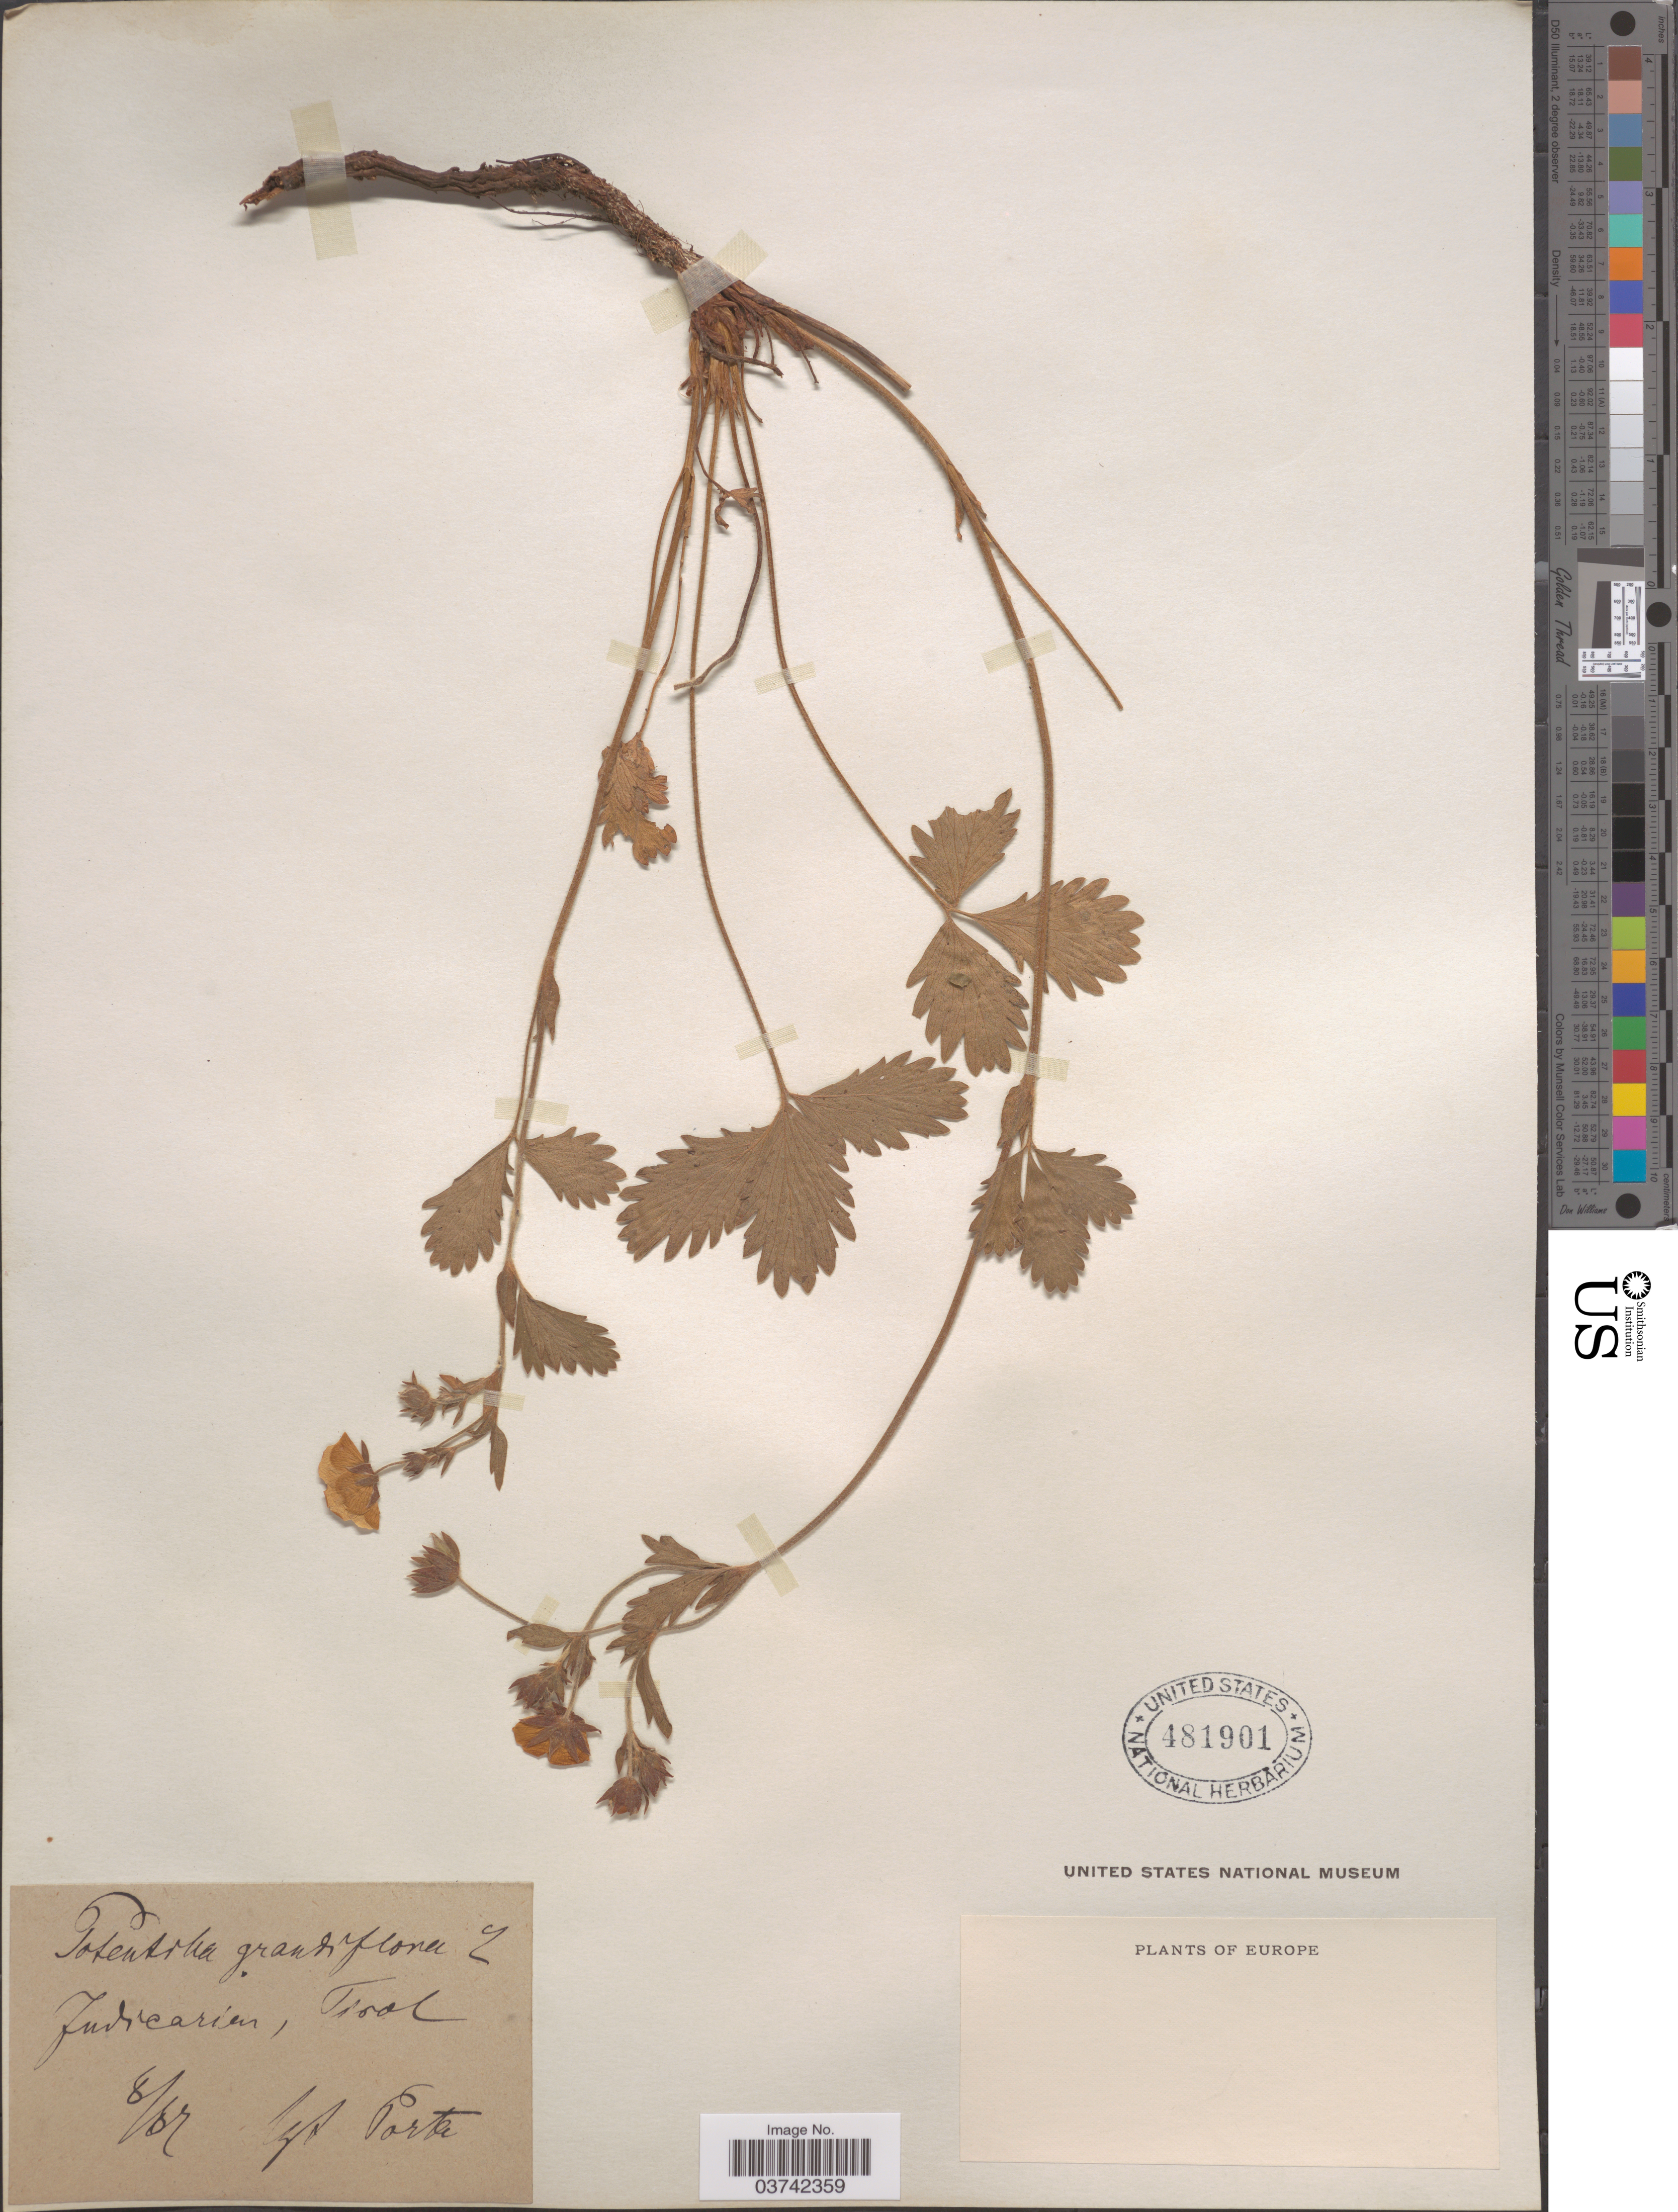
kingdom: Plantae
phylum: Tracheophyta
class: Magnoliopsida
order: Rosales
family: Rosaceae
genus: Potentilla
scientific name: Potentilla grandiflora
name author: L.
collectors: Porte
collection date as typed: Transcribed d/m/y: /8/87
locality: Judicarien [interpreted], Tirol. Europe.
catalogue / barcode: US 481901